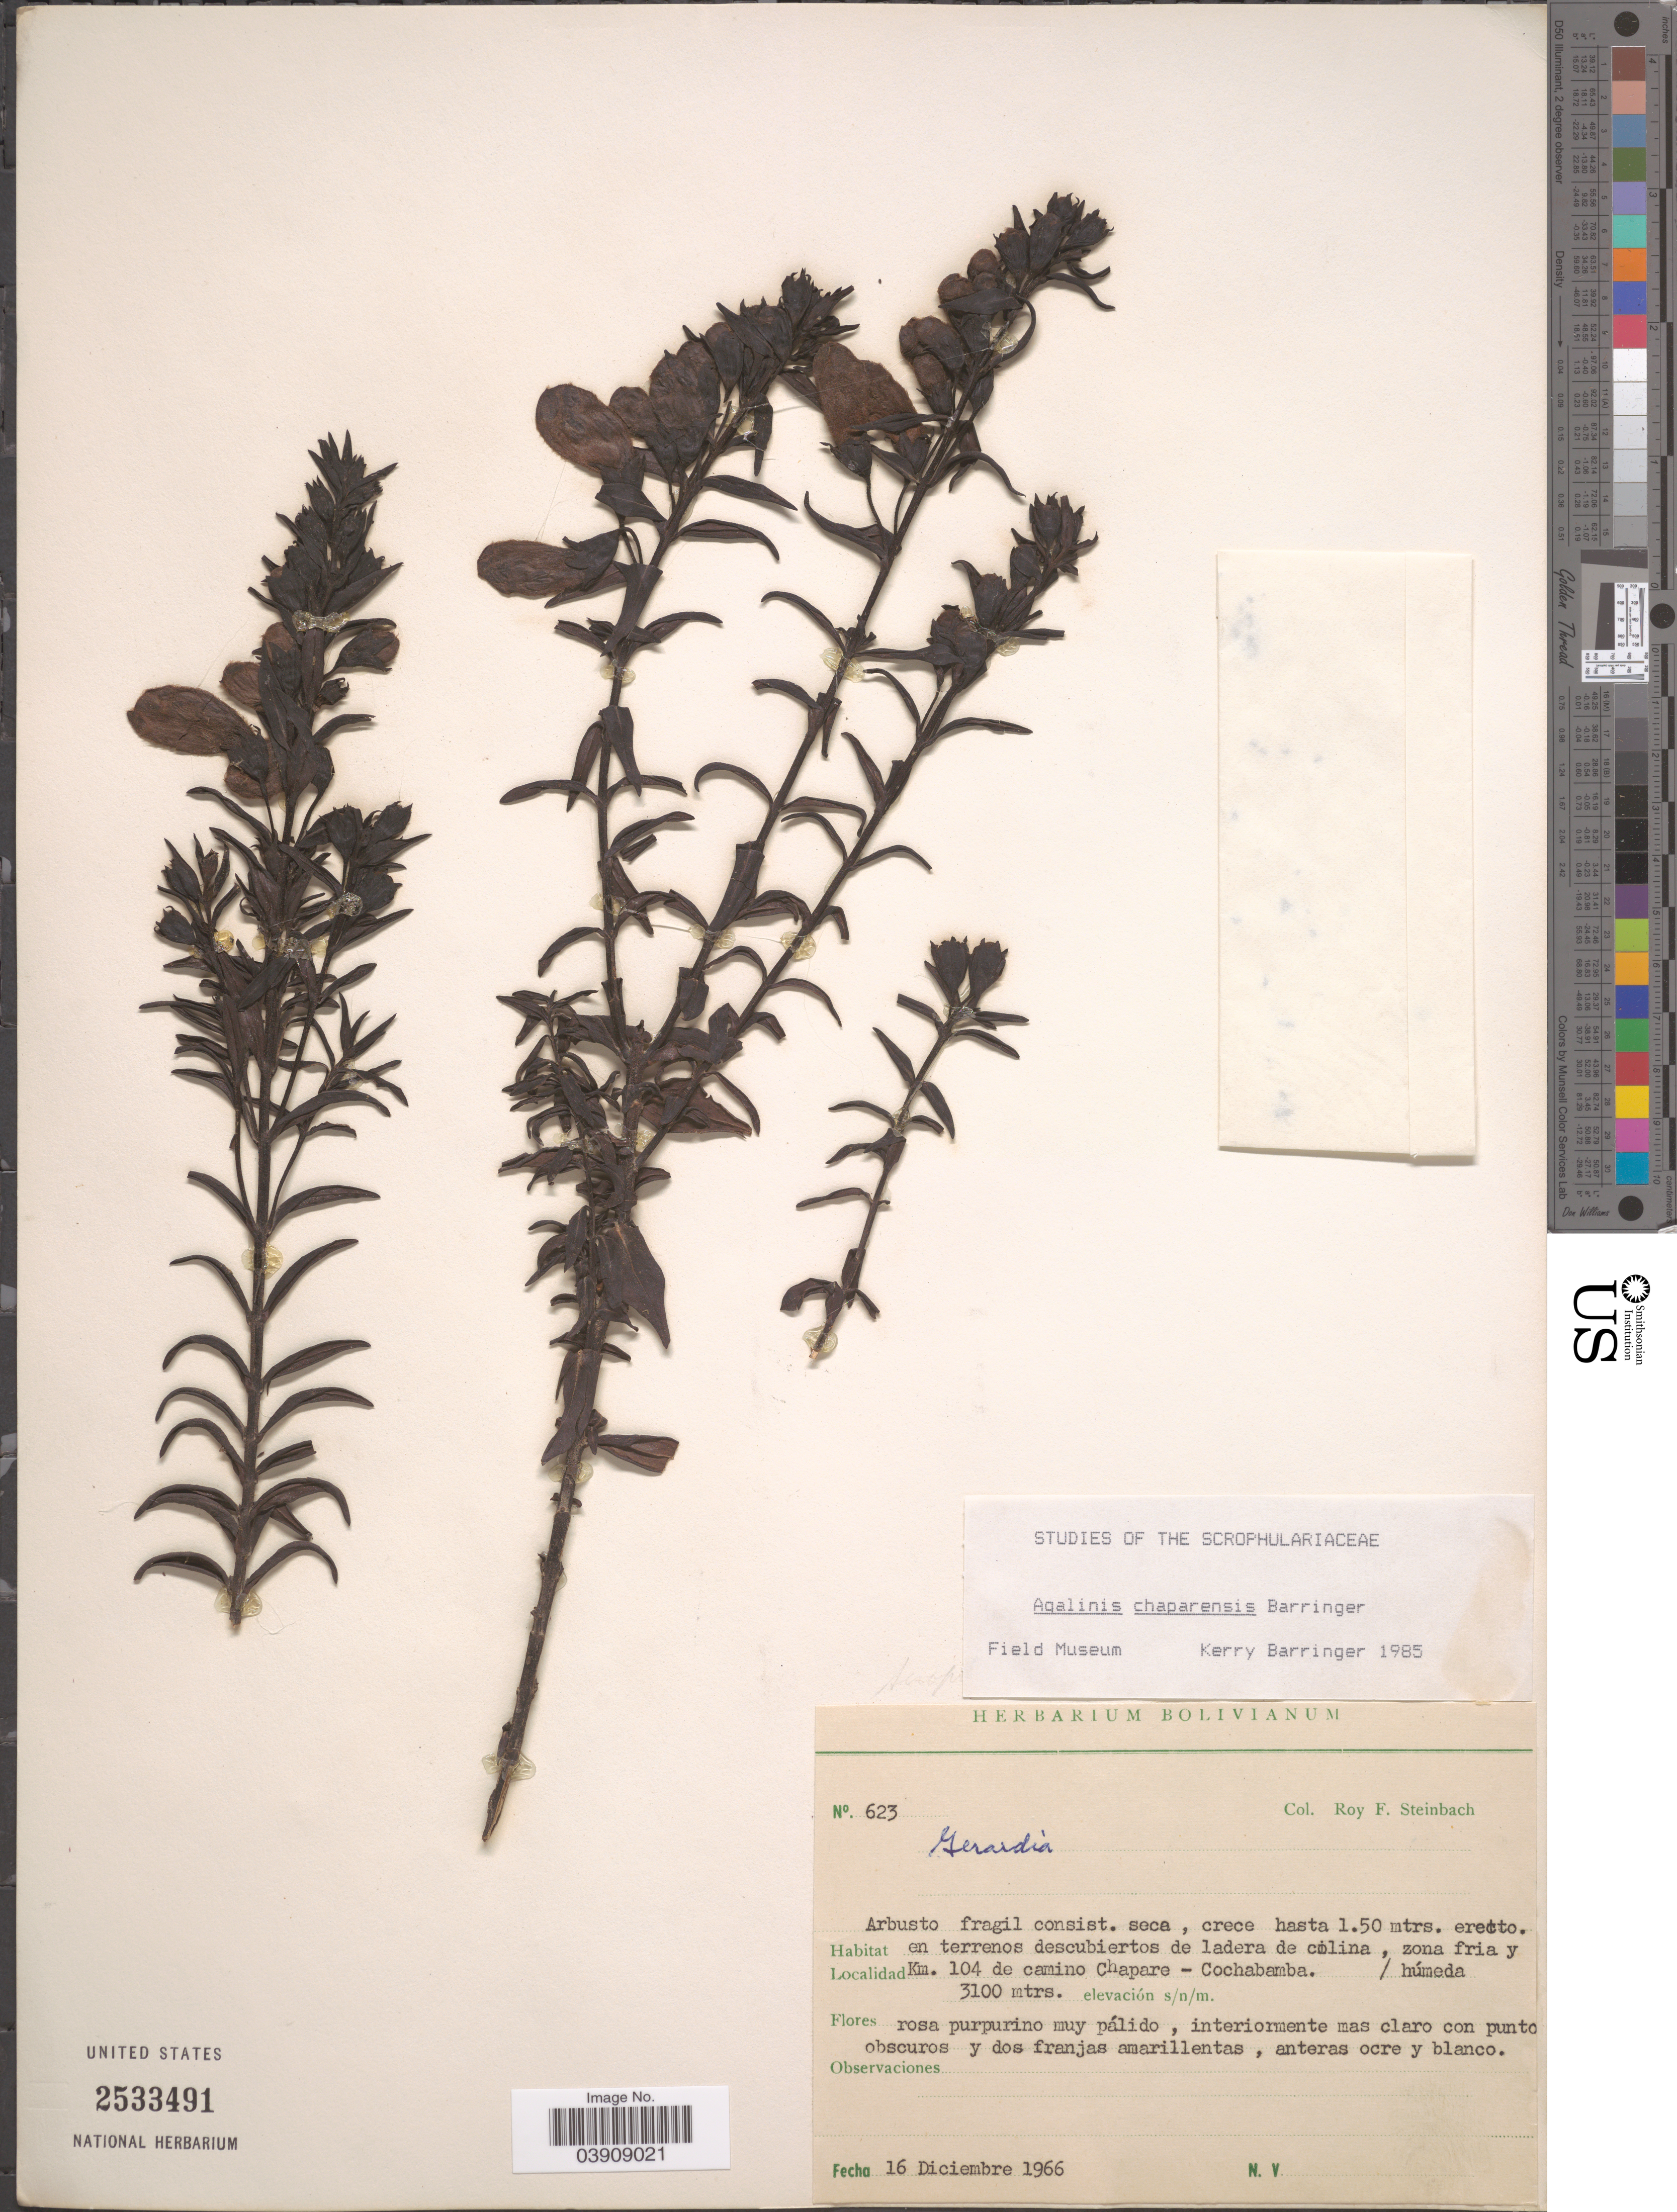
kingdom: Plantae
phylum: Tracheophyta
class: Magnoliopsida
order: Lamiales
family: Orobanchaceae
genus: Agalinis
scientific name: Agalinis chaparensis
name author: Barringer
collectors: R. F. Steinbach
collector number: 623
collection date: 1966-12-16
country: Bolivia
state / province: Cochabamba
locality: Km. 104 de camino Chapare.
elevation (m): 3100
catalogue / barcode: US 2533491